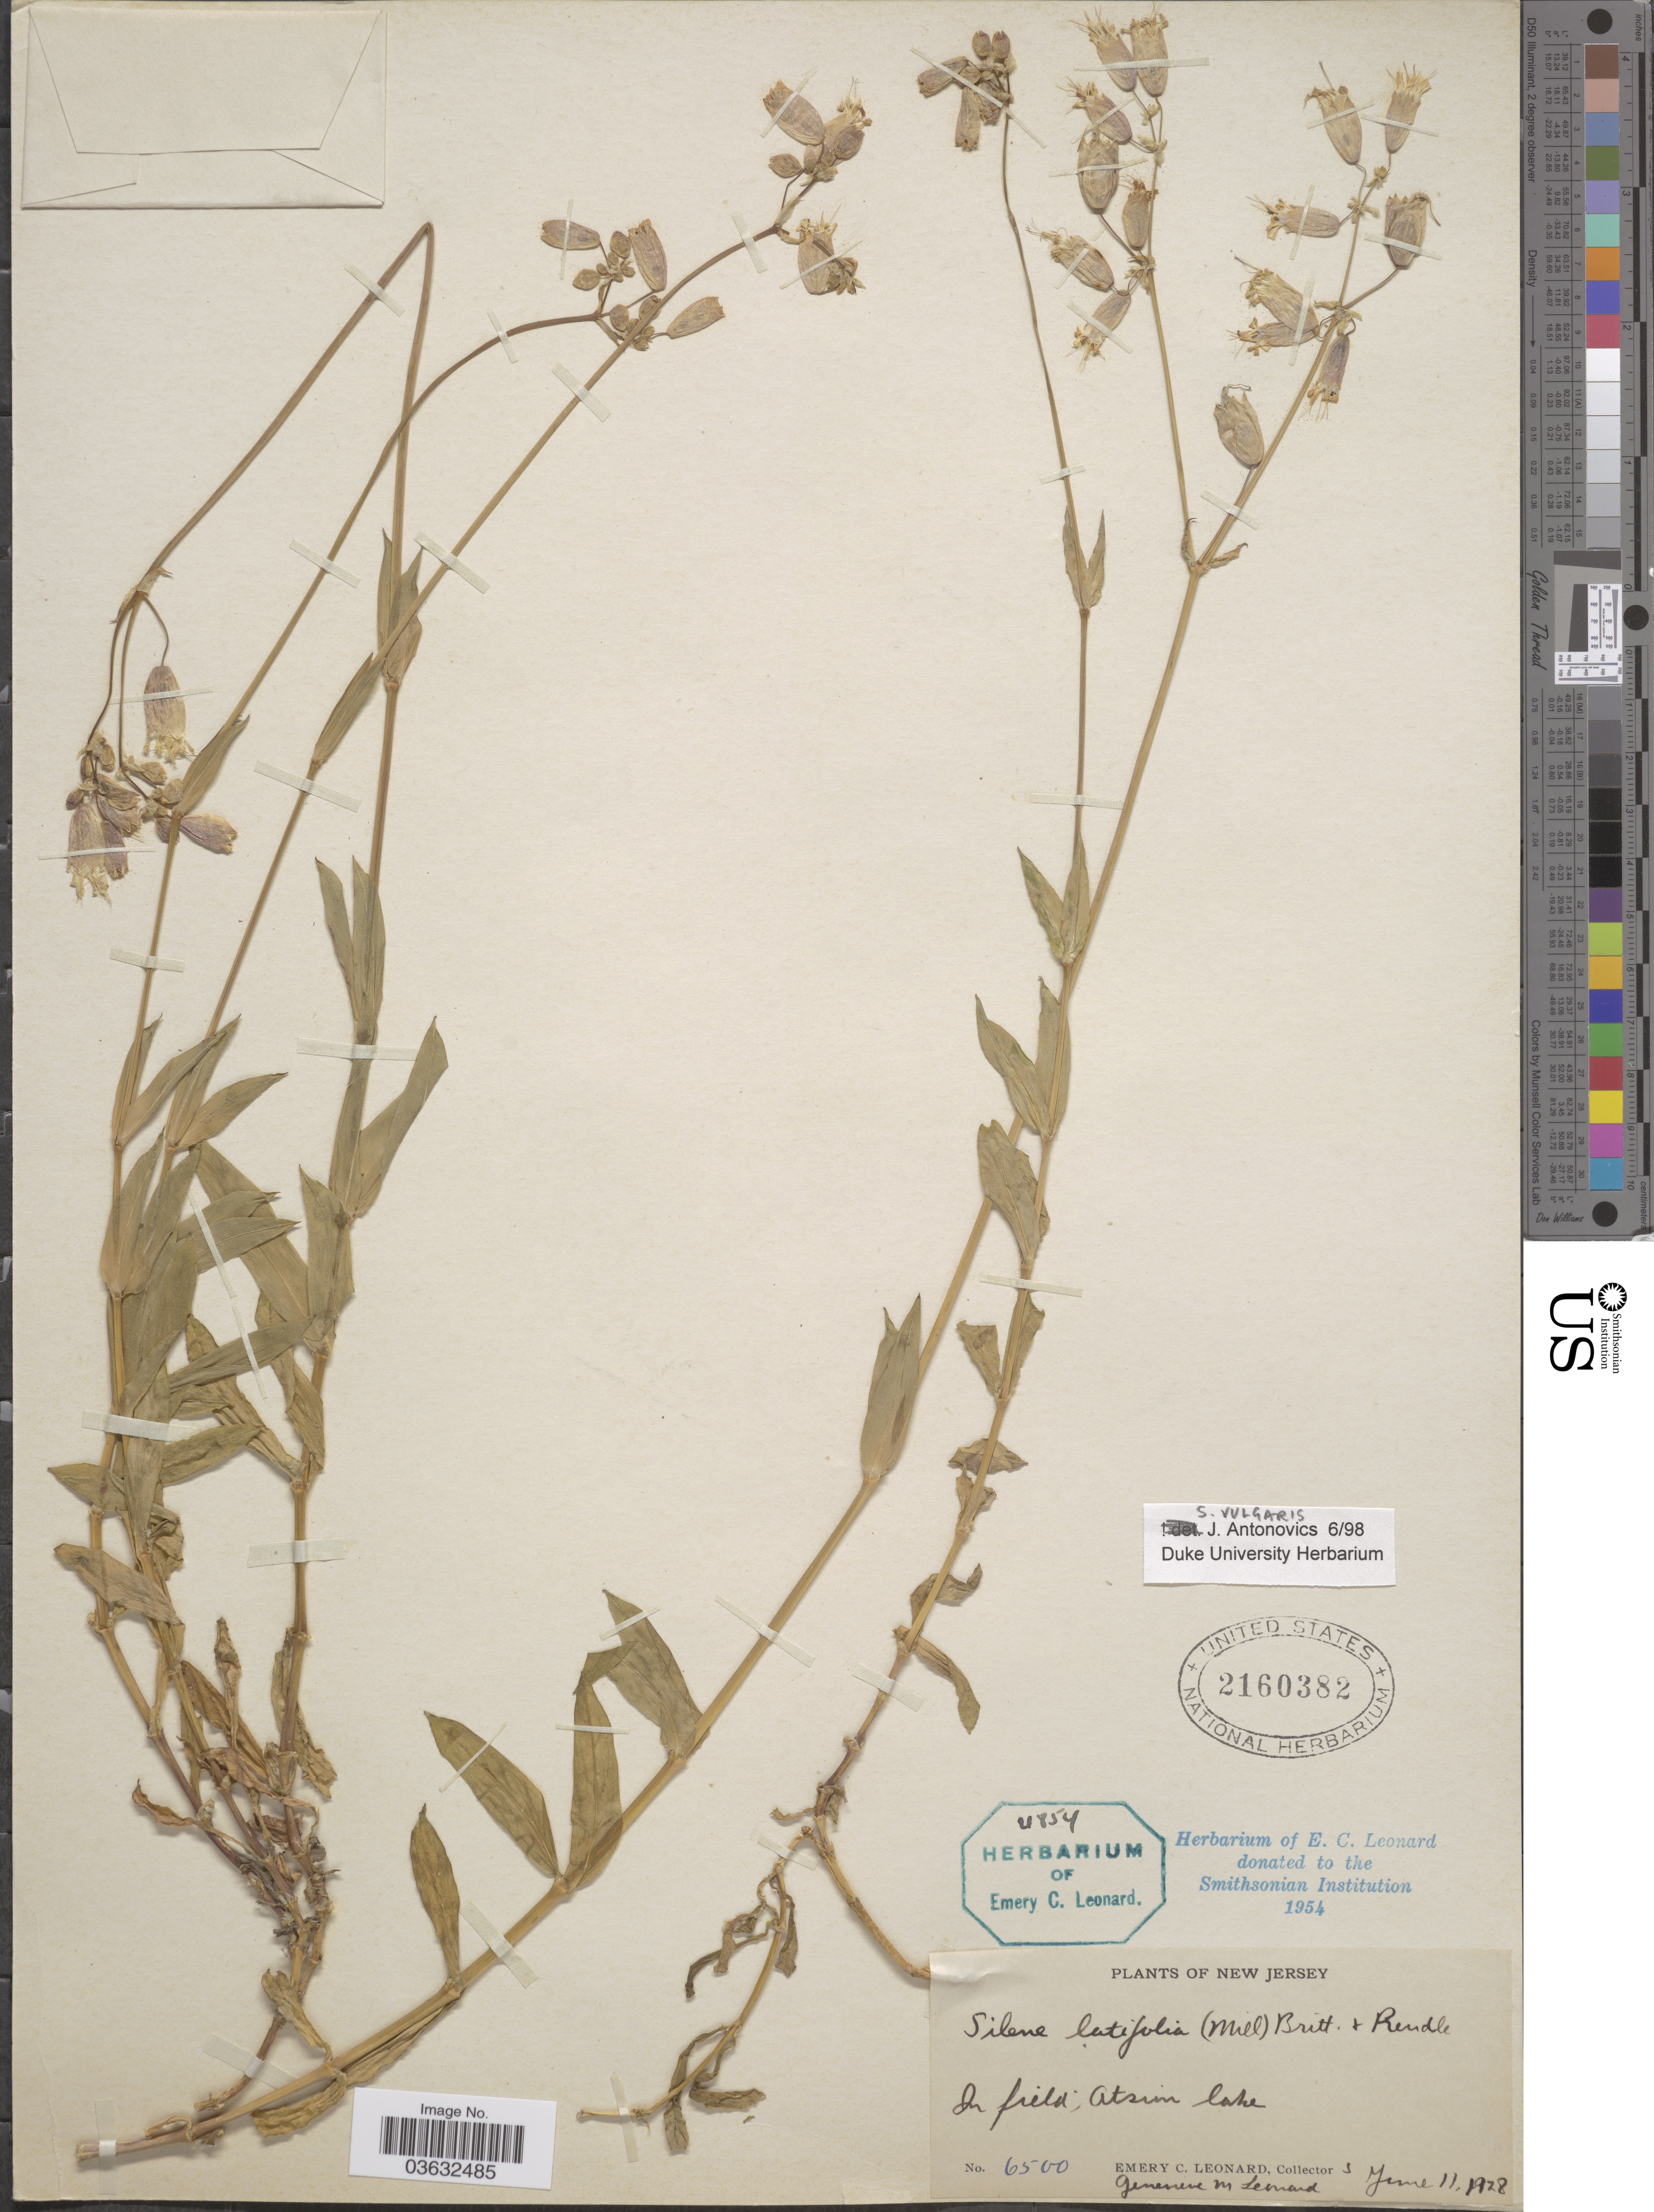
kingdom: Plantae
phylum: Tracheophyta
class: Magnoliopsida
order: Caryophyllales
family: Caryophyllaceae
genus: Silene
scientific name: Silene vulgaris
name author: (Moench) Garcke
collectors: E. C. Leonard & G. M. Leonard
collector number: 6500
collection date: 1928-06-11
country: United States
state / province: New Jersey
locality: In field; Atsun Lake.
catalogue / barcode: US 2160382